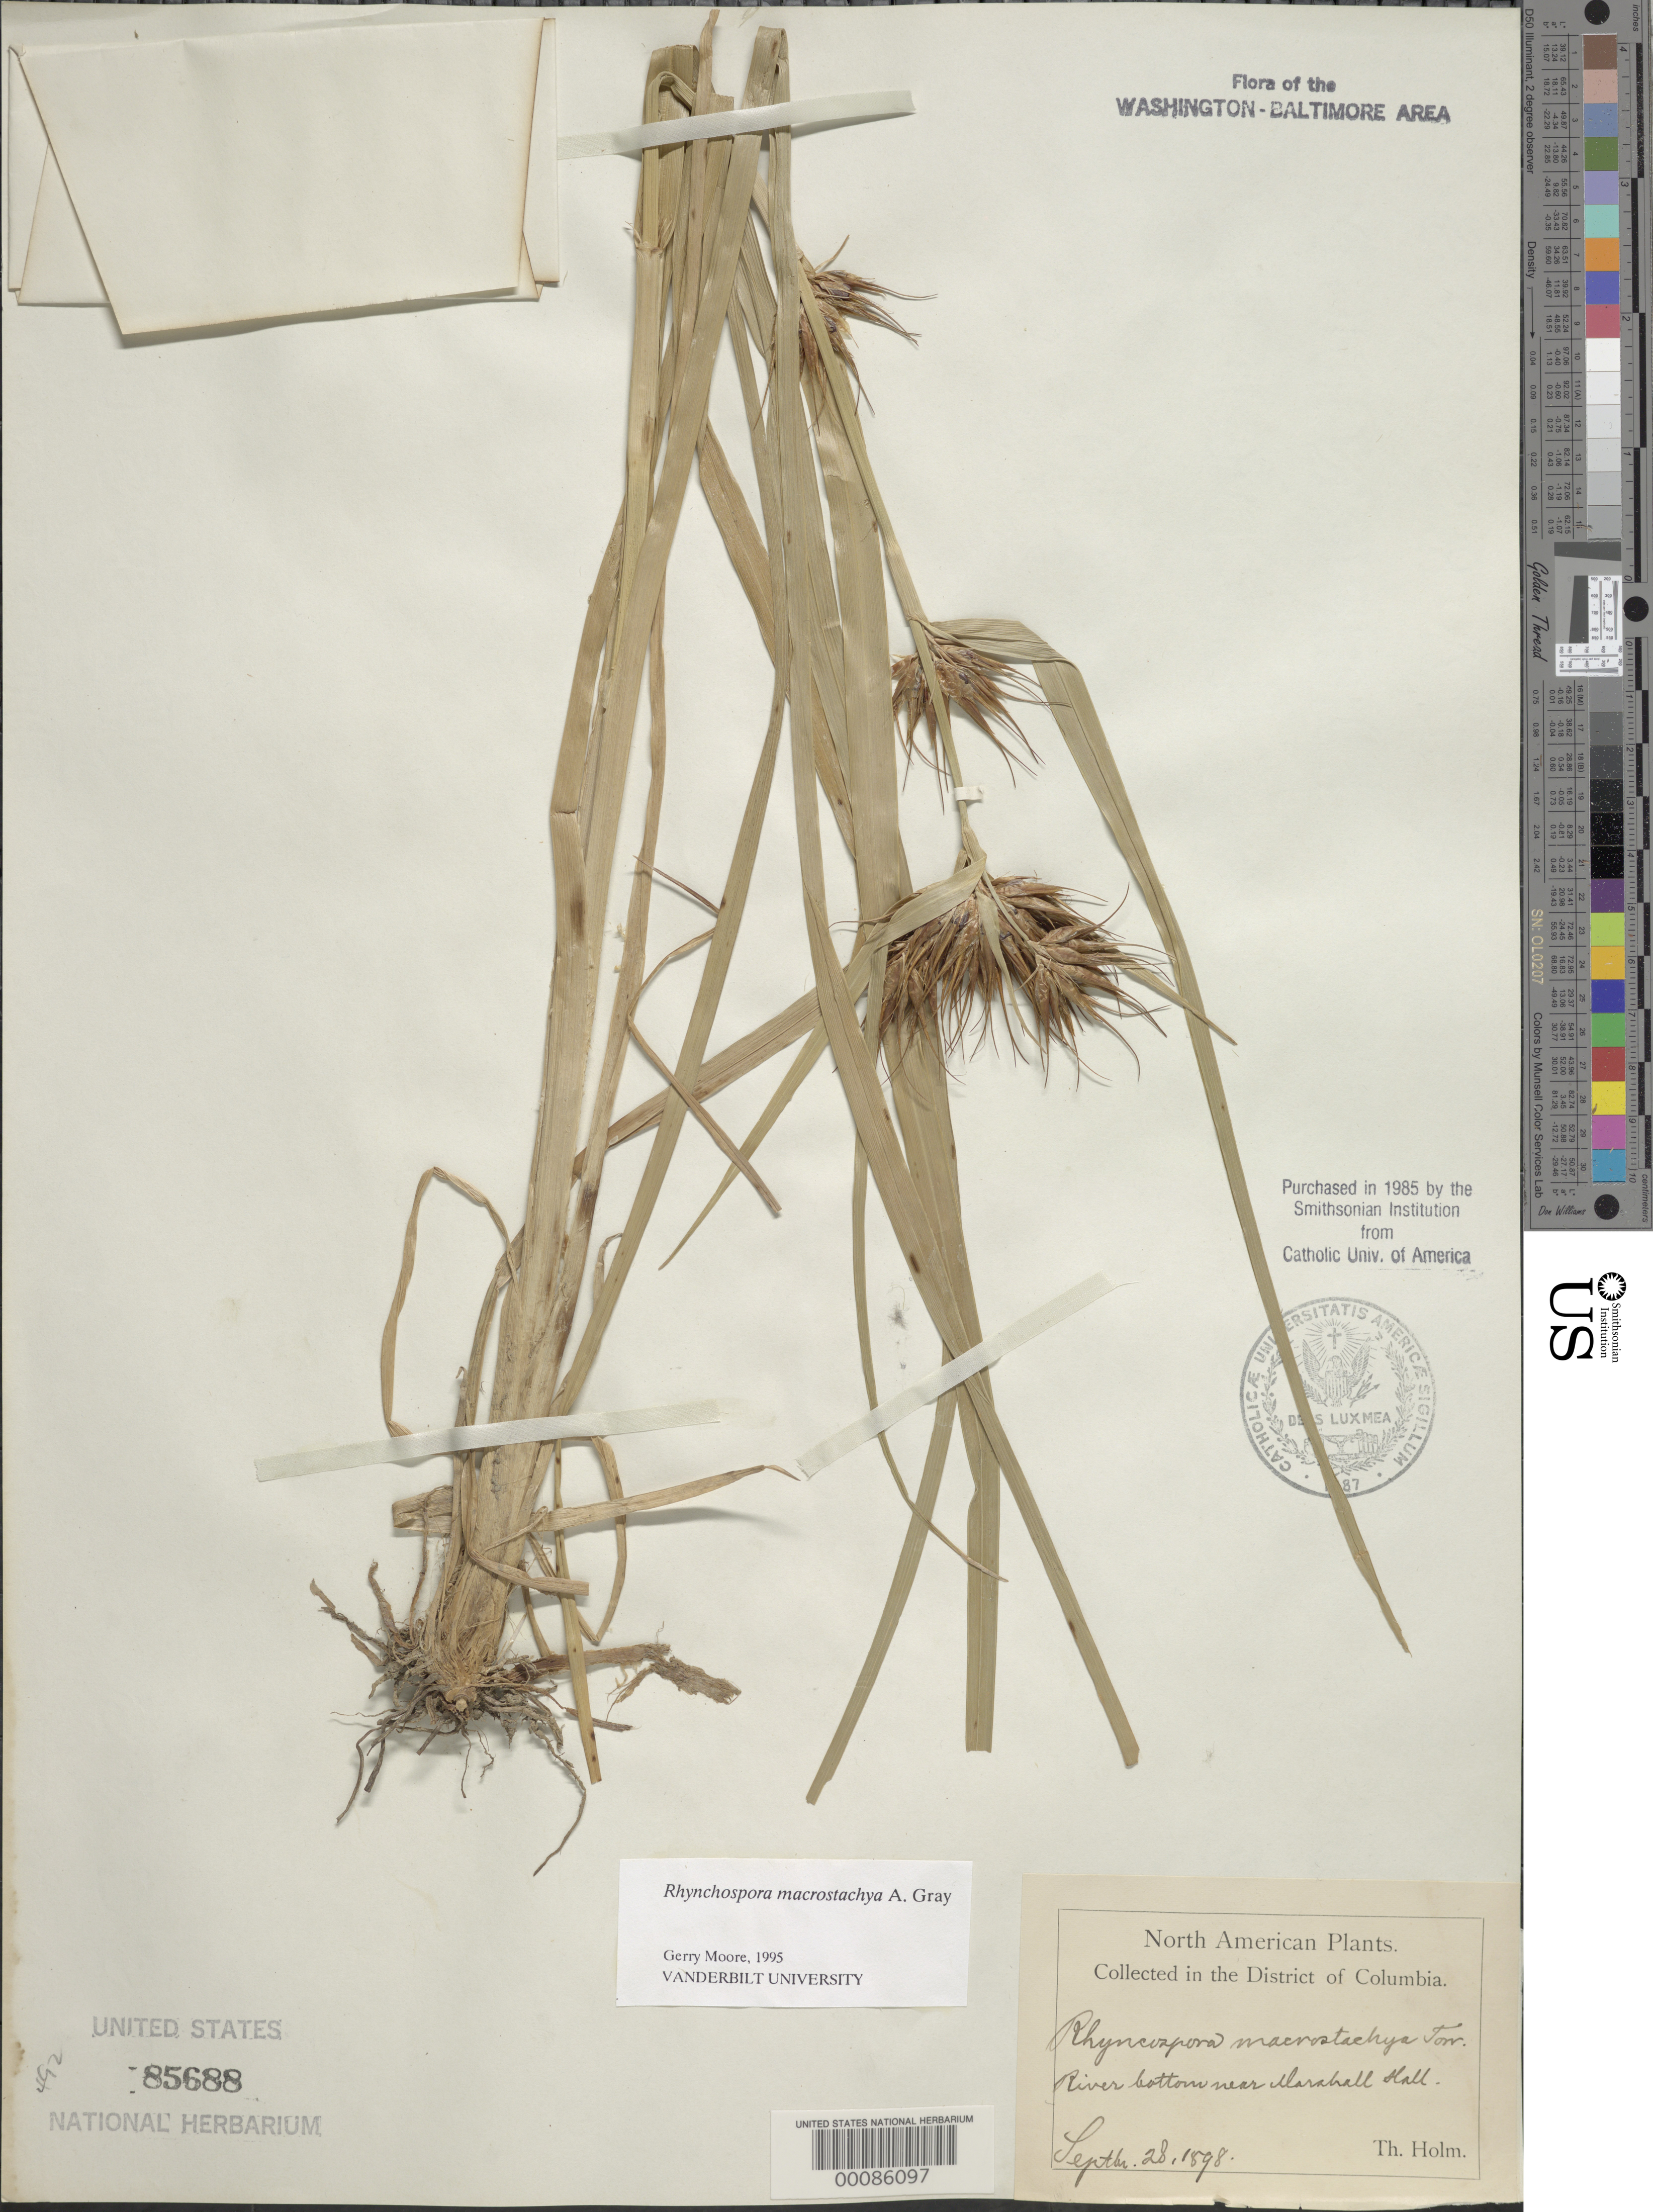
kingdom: Plantae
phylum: Tracheophyta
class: Liliopsida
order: Poales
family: Cyperaceae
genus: Rhynchospora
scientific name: Rhynchospora macrostachya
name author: Torr. ex A. Gray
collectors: T. Holm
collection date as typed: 28 Sep 1898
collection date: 1898-09-28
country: United States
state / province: Maryland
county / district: Charles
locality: Near Marshall Hall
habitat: River bottom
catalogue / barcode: US 85688